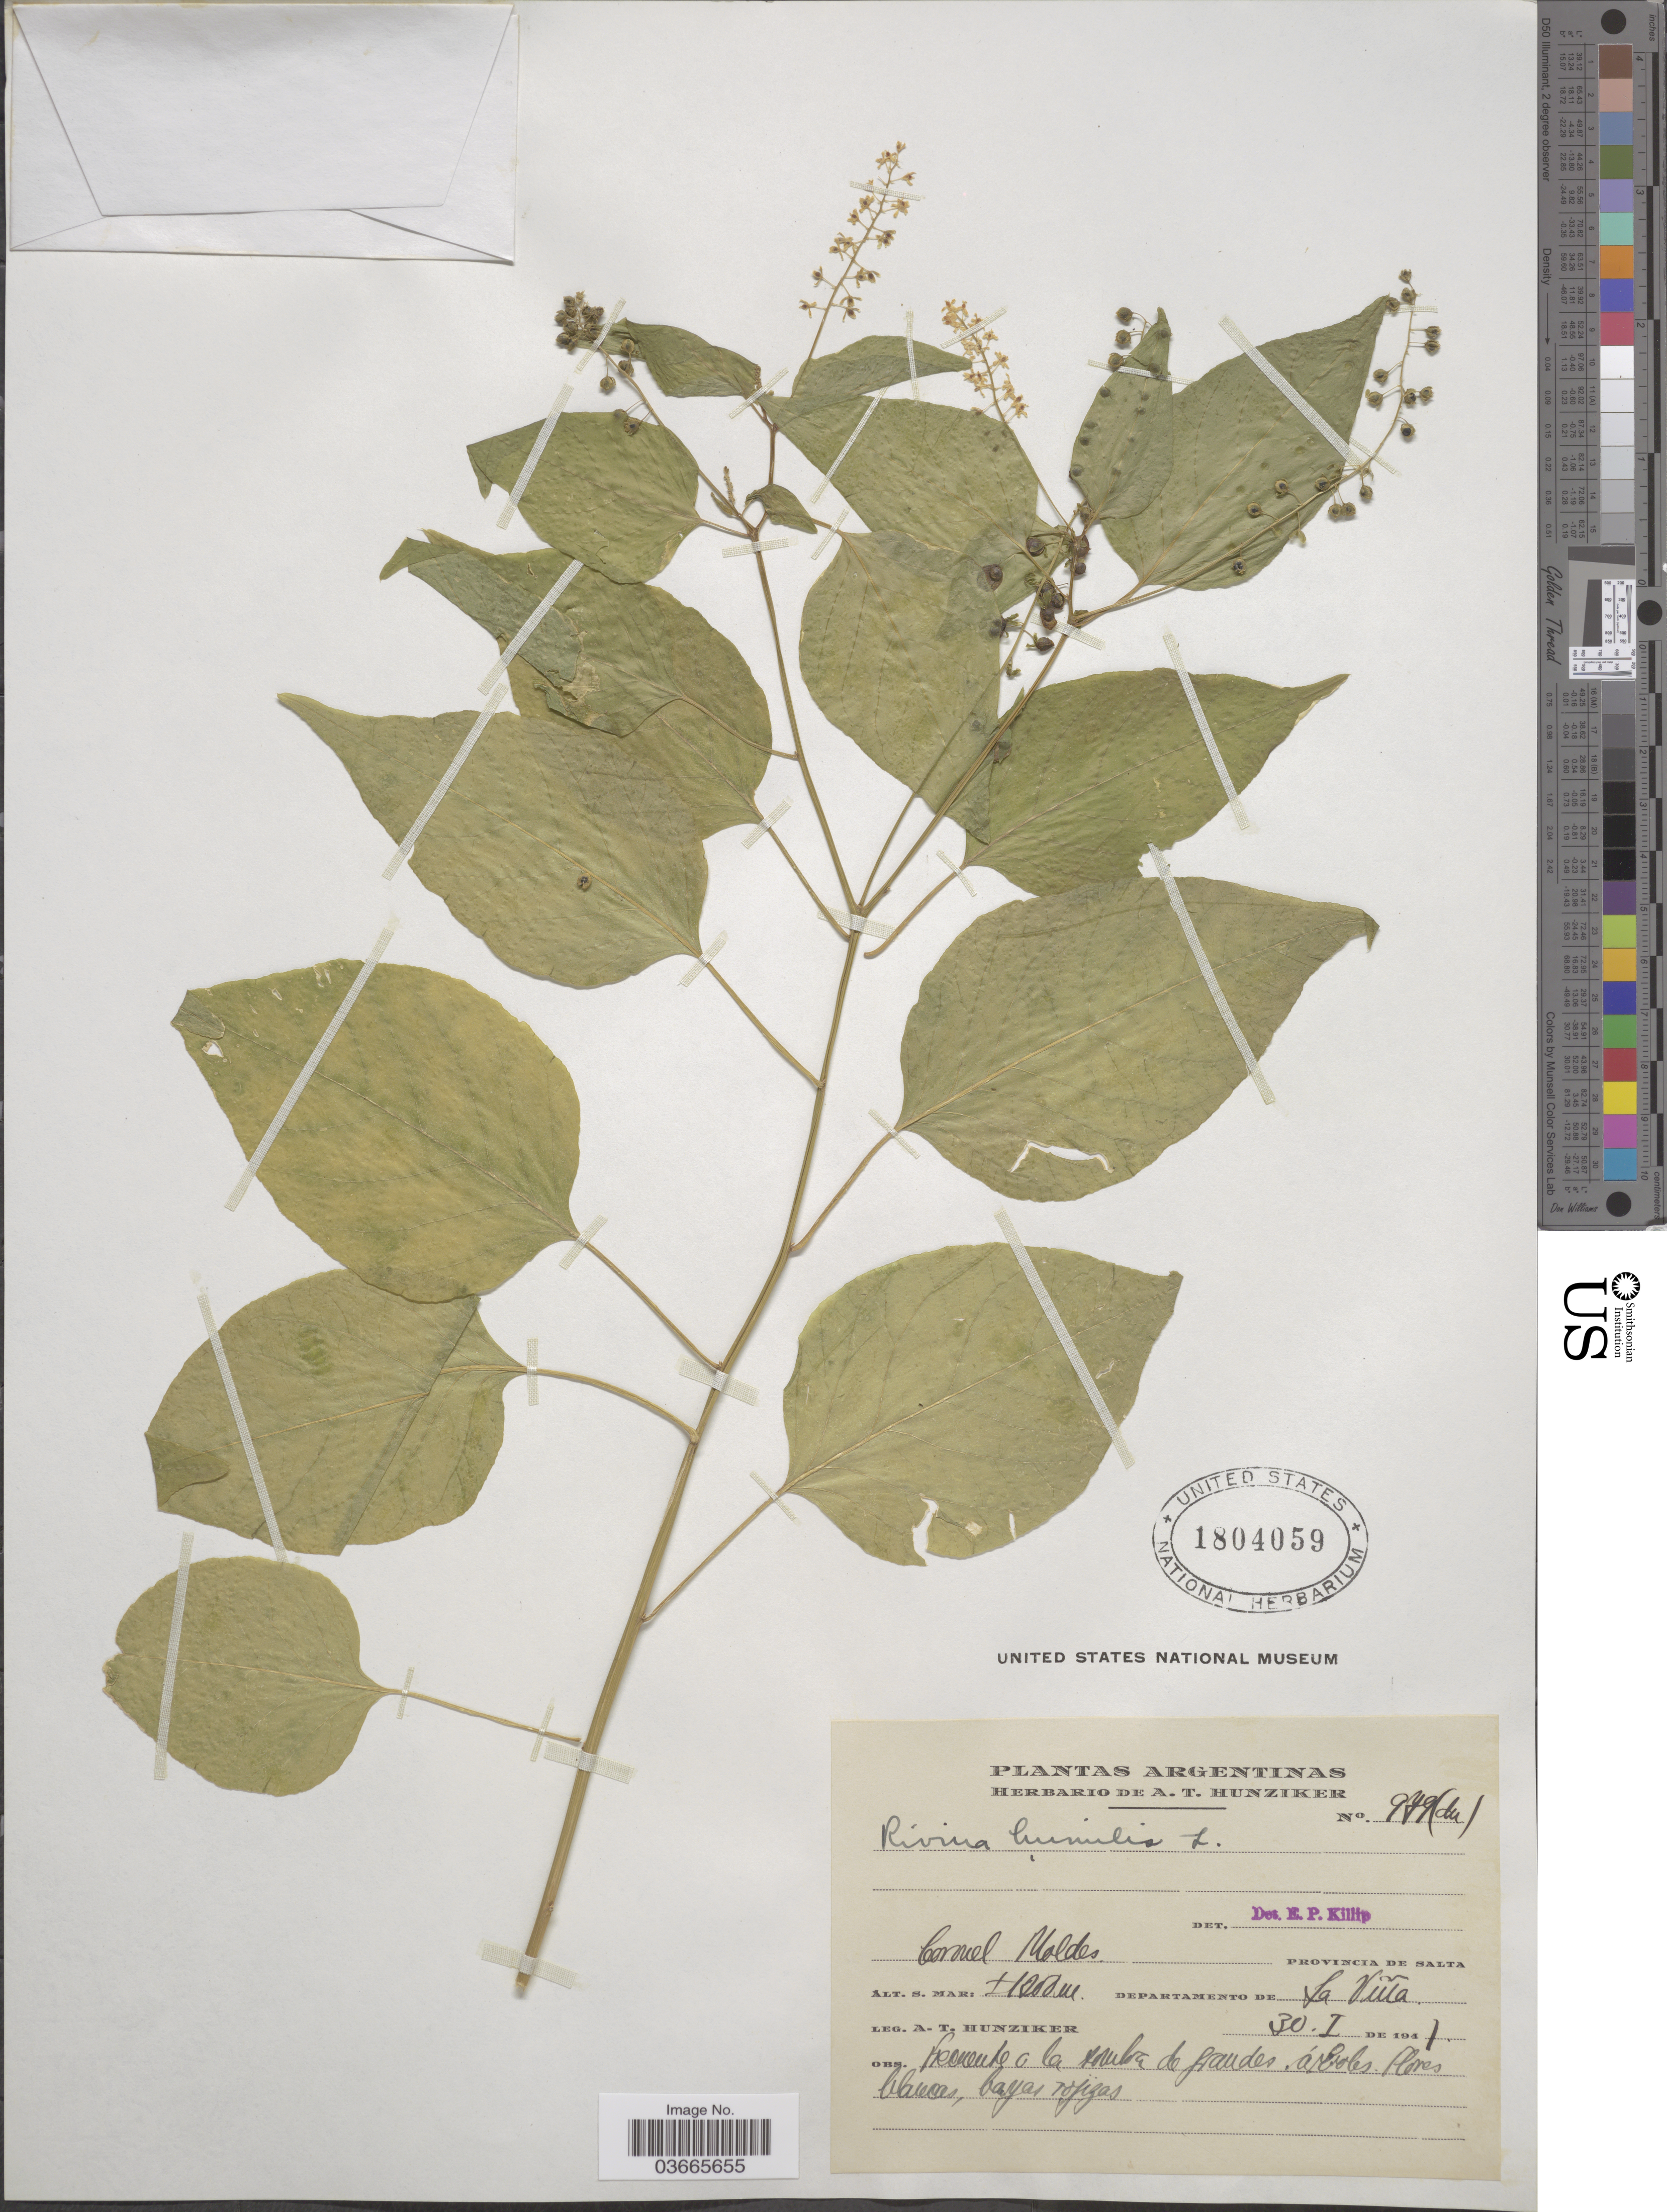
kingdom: Plantae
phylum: Tracheophyta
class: Magnoliopsida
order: Caryophyllales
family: Phytolaccaceae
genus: Rivina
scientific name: Rivina humilis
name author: L.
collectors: A. T. Hunziker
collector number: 949(du)*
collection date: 1941-01-30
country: Argentina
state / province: Salta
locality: Coronel Moldes. Departamento de La Vina.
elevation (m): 1200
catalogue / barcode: US 1804059